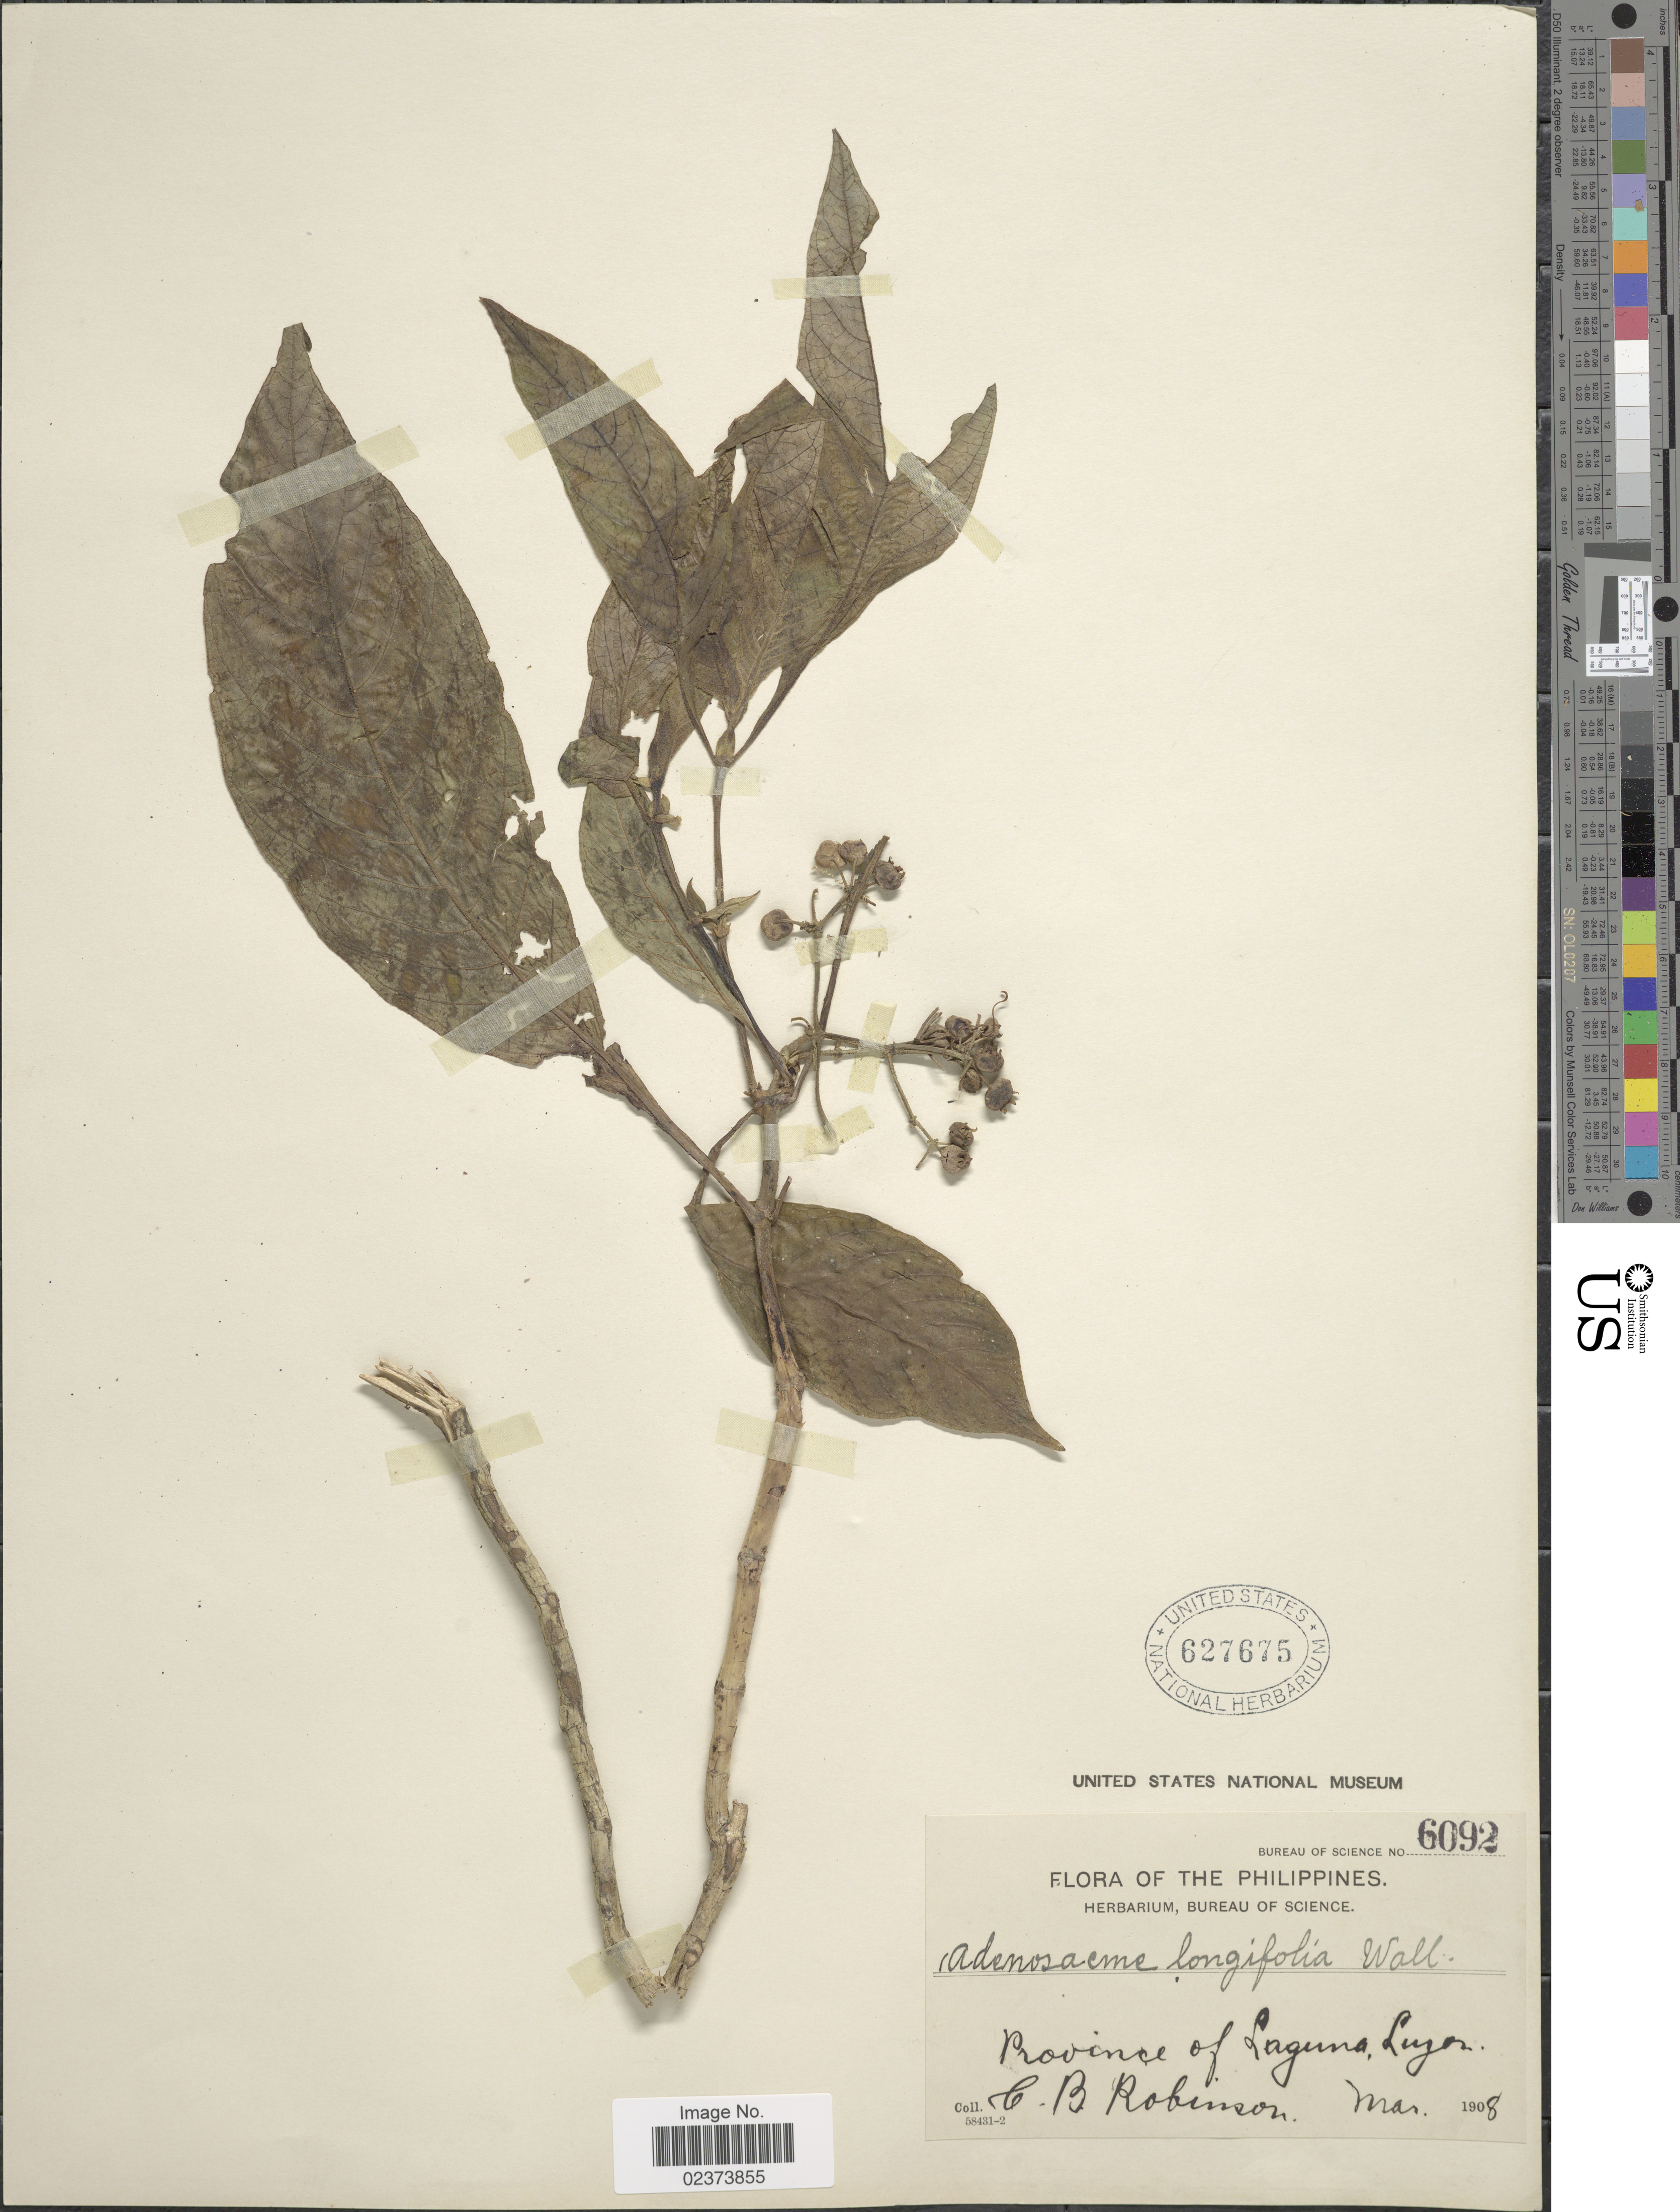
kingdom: Plantae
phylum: Tracheophyta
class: Magnoliopsida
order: Gentianales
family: Rubiaceae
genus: Mycetia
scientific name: Mycetia javanica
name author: (Blume) Reinw. ex Korth.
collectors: C. Robinson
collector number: Bureau of Science 6092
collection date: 1908-03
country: Philippines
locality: Province of Laguna, Luzon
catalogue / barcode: US 627675